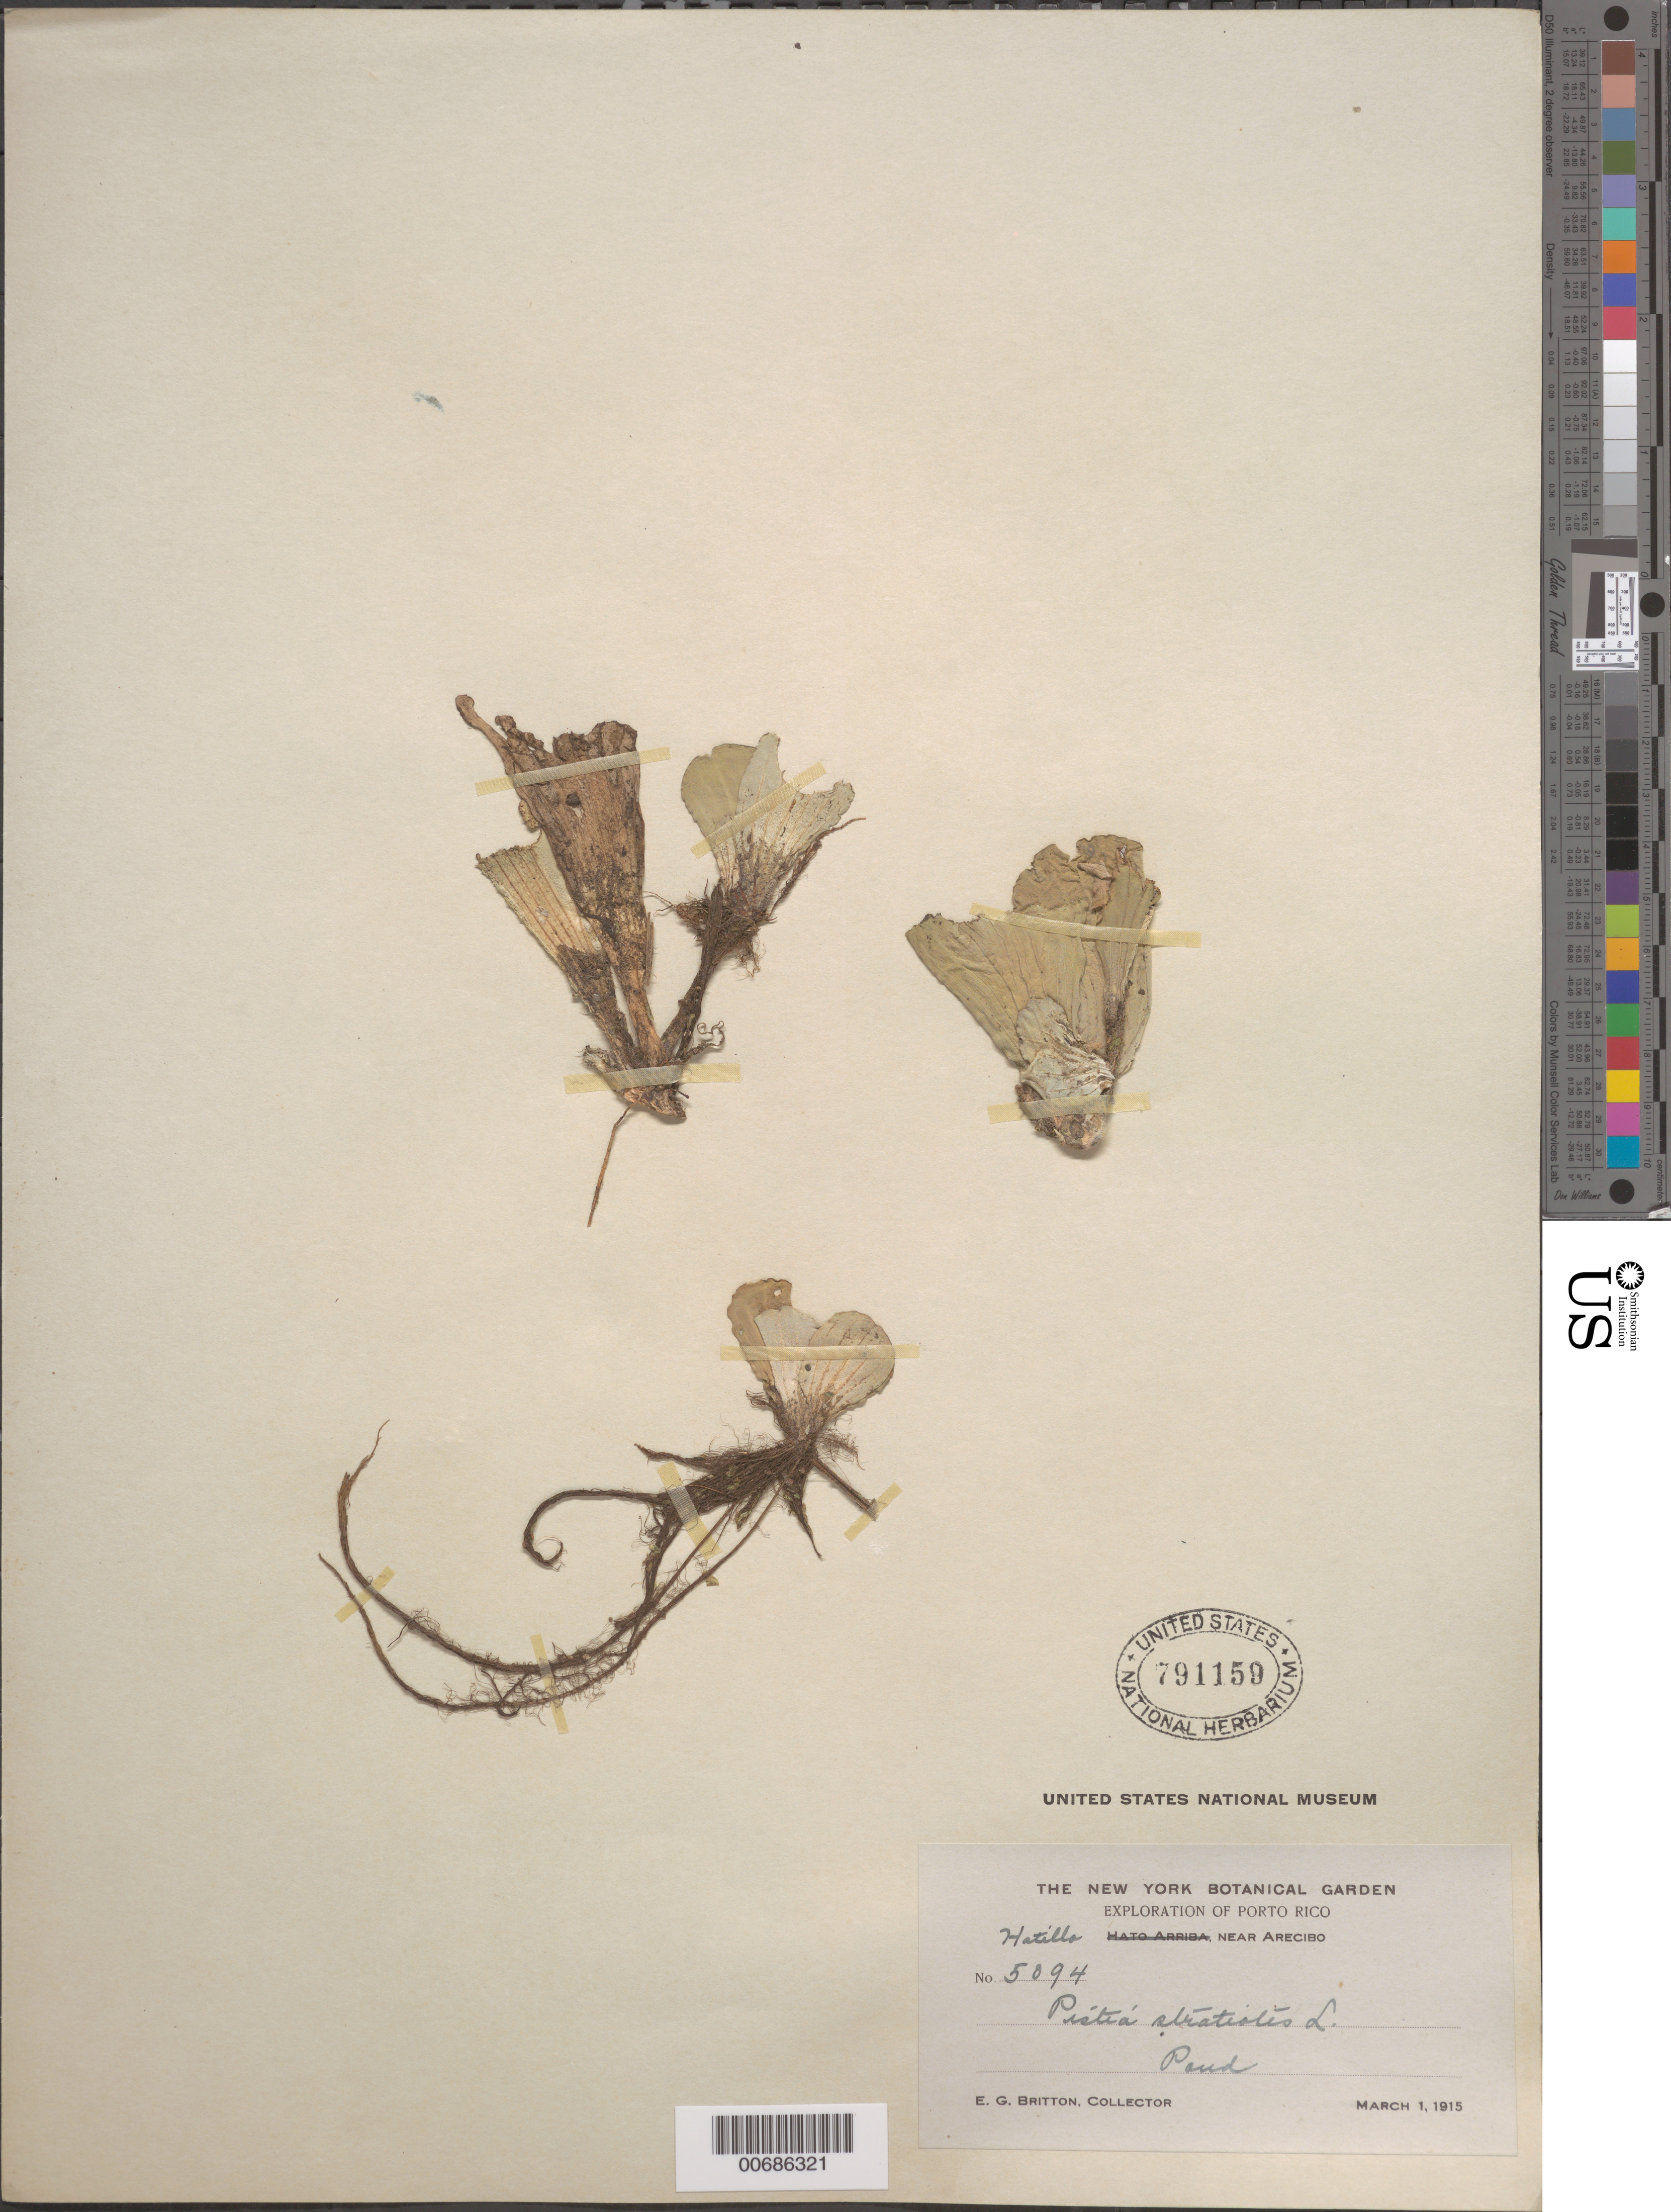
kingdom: Plantae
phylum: Tracheophyta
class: Liliopsida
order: Alismatales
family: Araceae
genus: Pistia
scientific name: Pistia stratiotes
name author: L.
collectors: E. G. Britton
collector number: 5094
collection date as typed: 01 Mar 1915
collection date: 1915-03-01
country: Puerto Rico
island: Greater Antilles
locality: Arecibo, vic of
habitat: pond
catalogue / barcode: US 791159